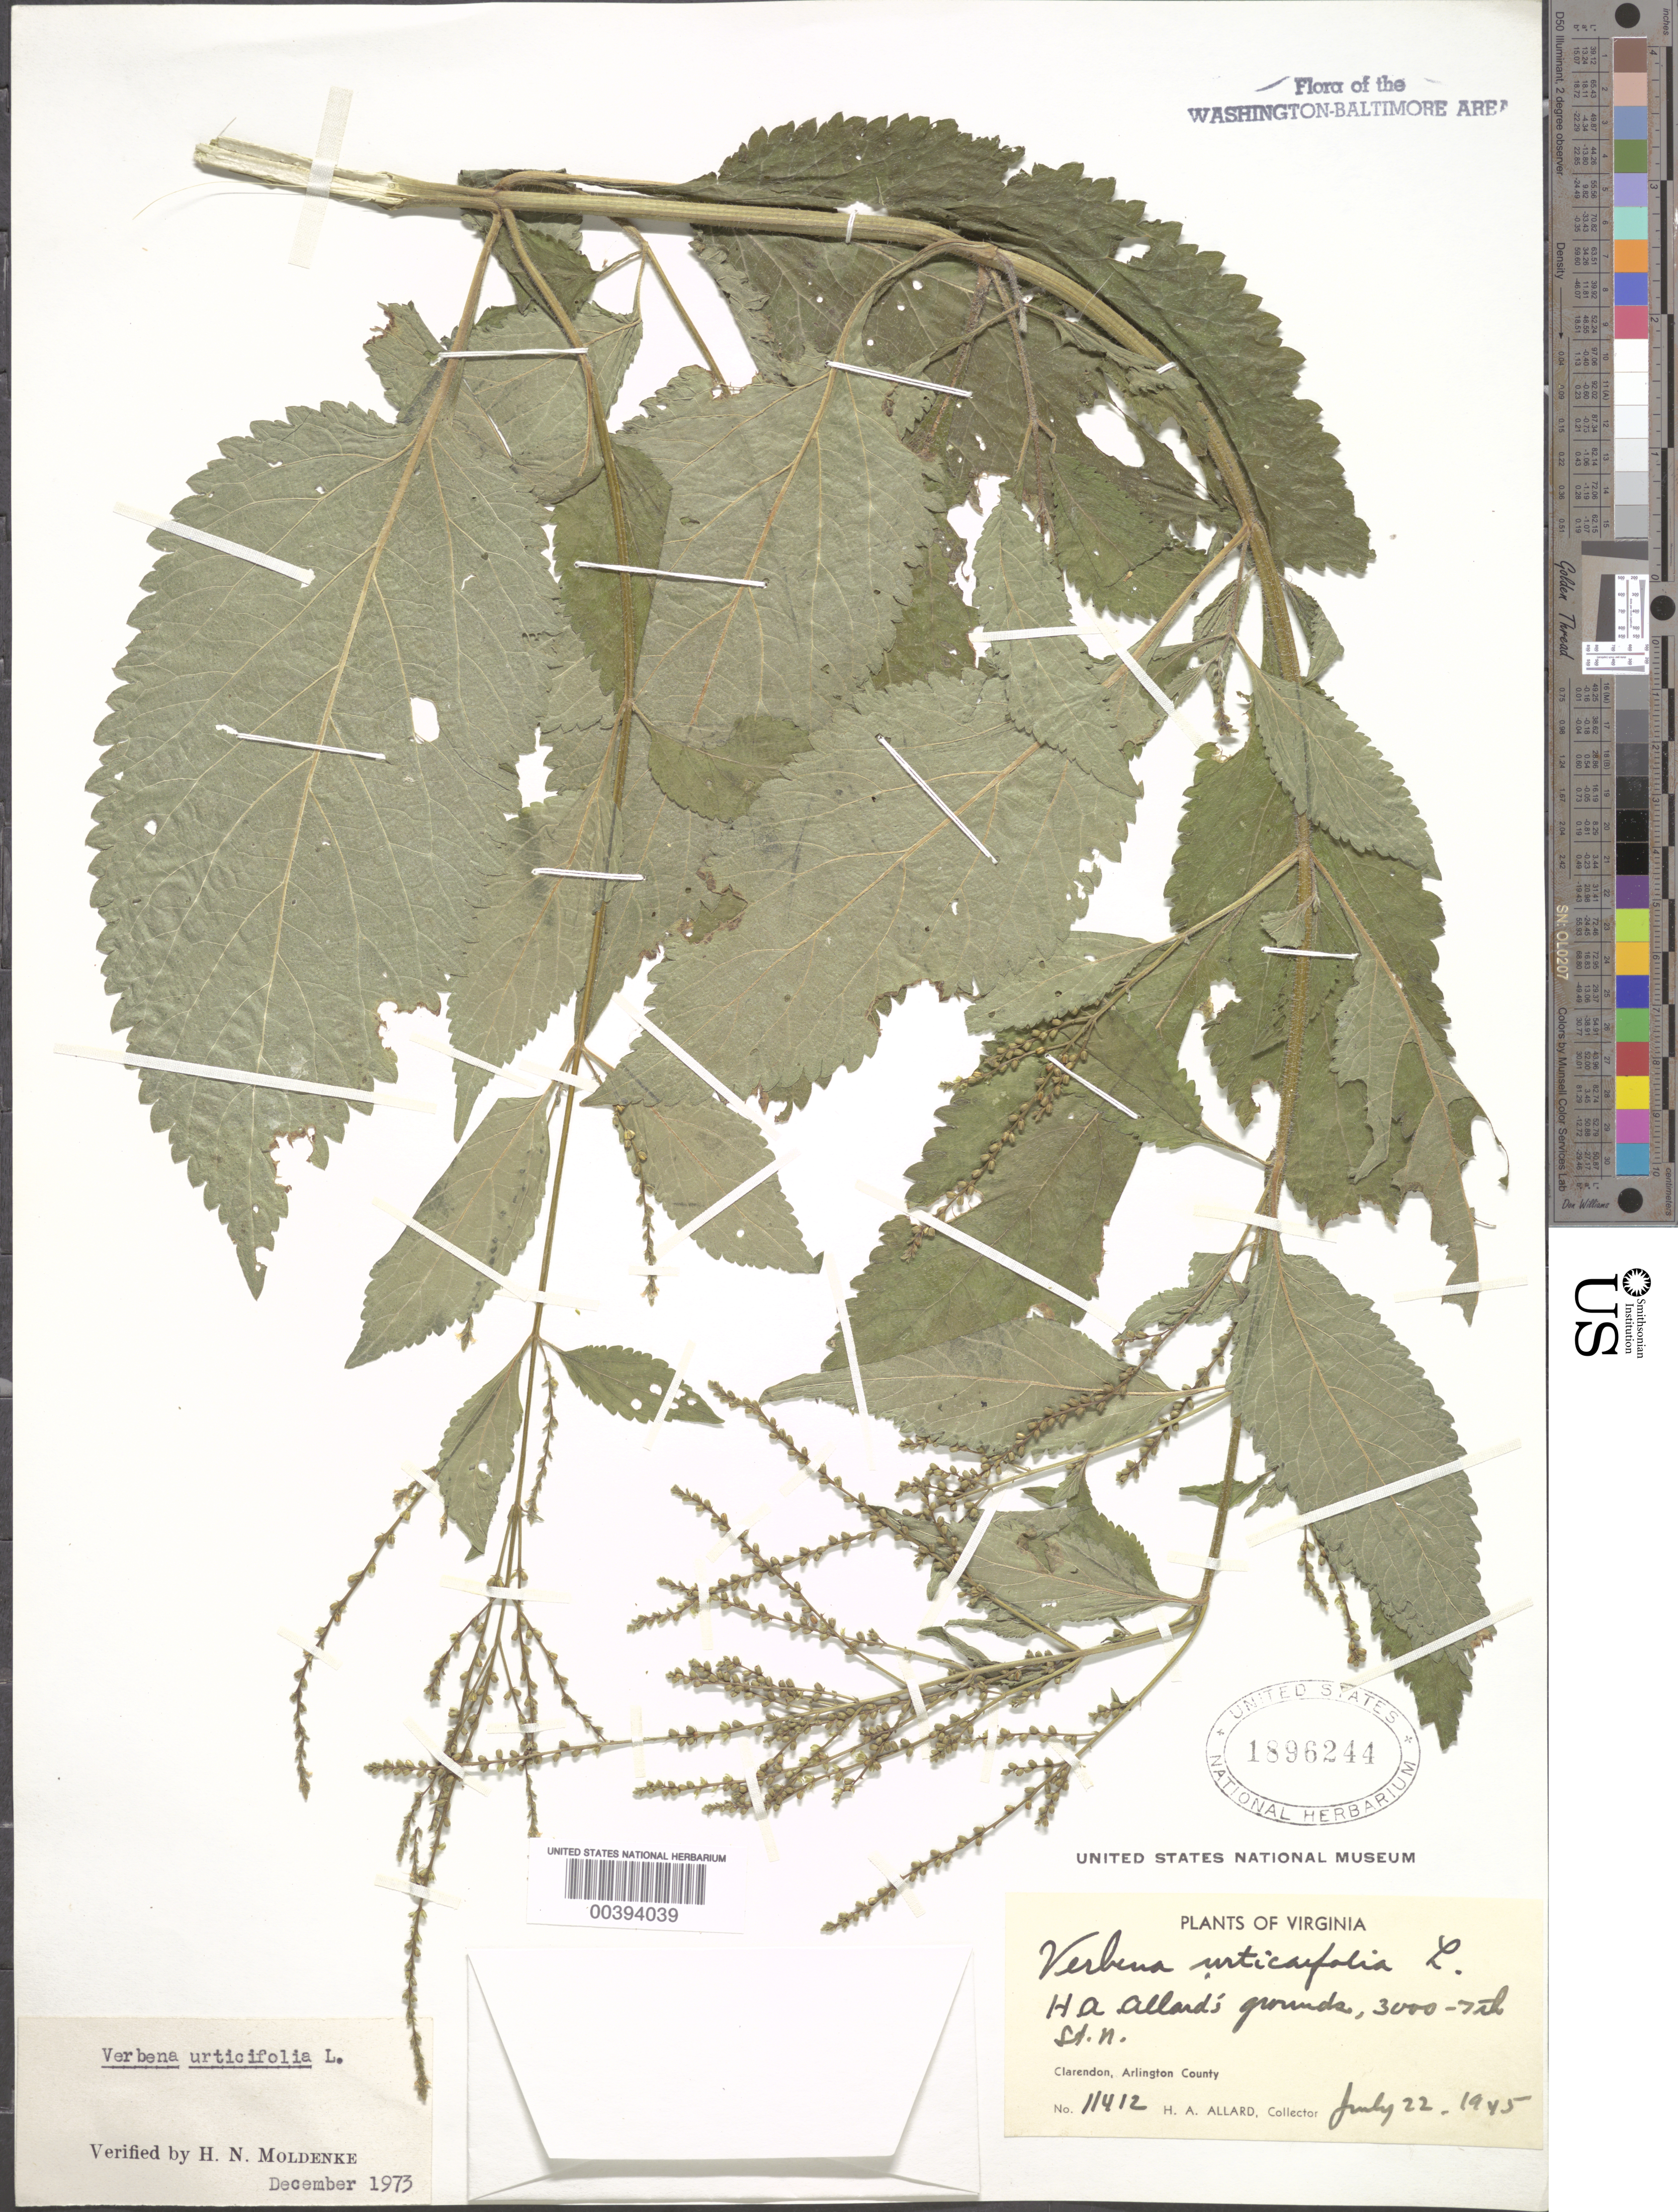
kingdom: Plantae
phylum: Tracheophyta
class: Magnoliopsida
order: Lamiales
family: Verbenaceae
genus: Verbena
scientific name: Verbena urticifolia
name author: L.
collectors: H. A. Allard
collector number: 11412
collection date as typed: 22 Jul 1945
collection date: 1945-07-22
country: United States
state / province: Virginia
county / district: Arlington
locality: Clarendon, Allards Garden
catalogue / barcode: US 1896244